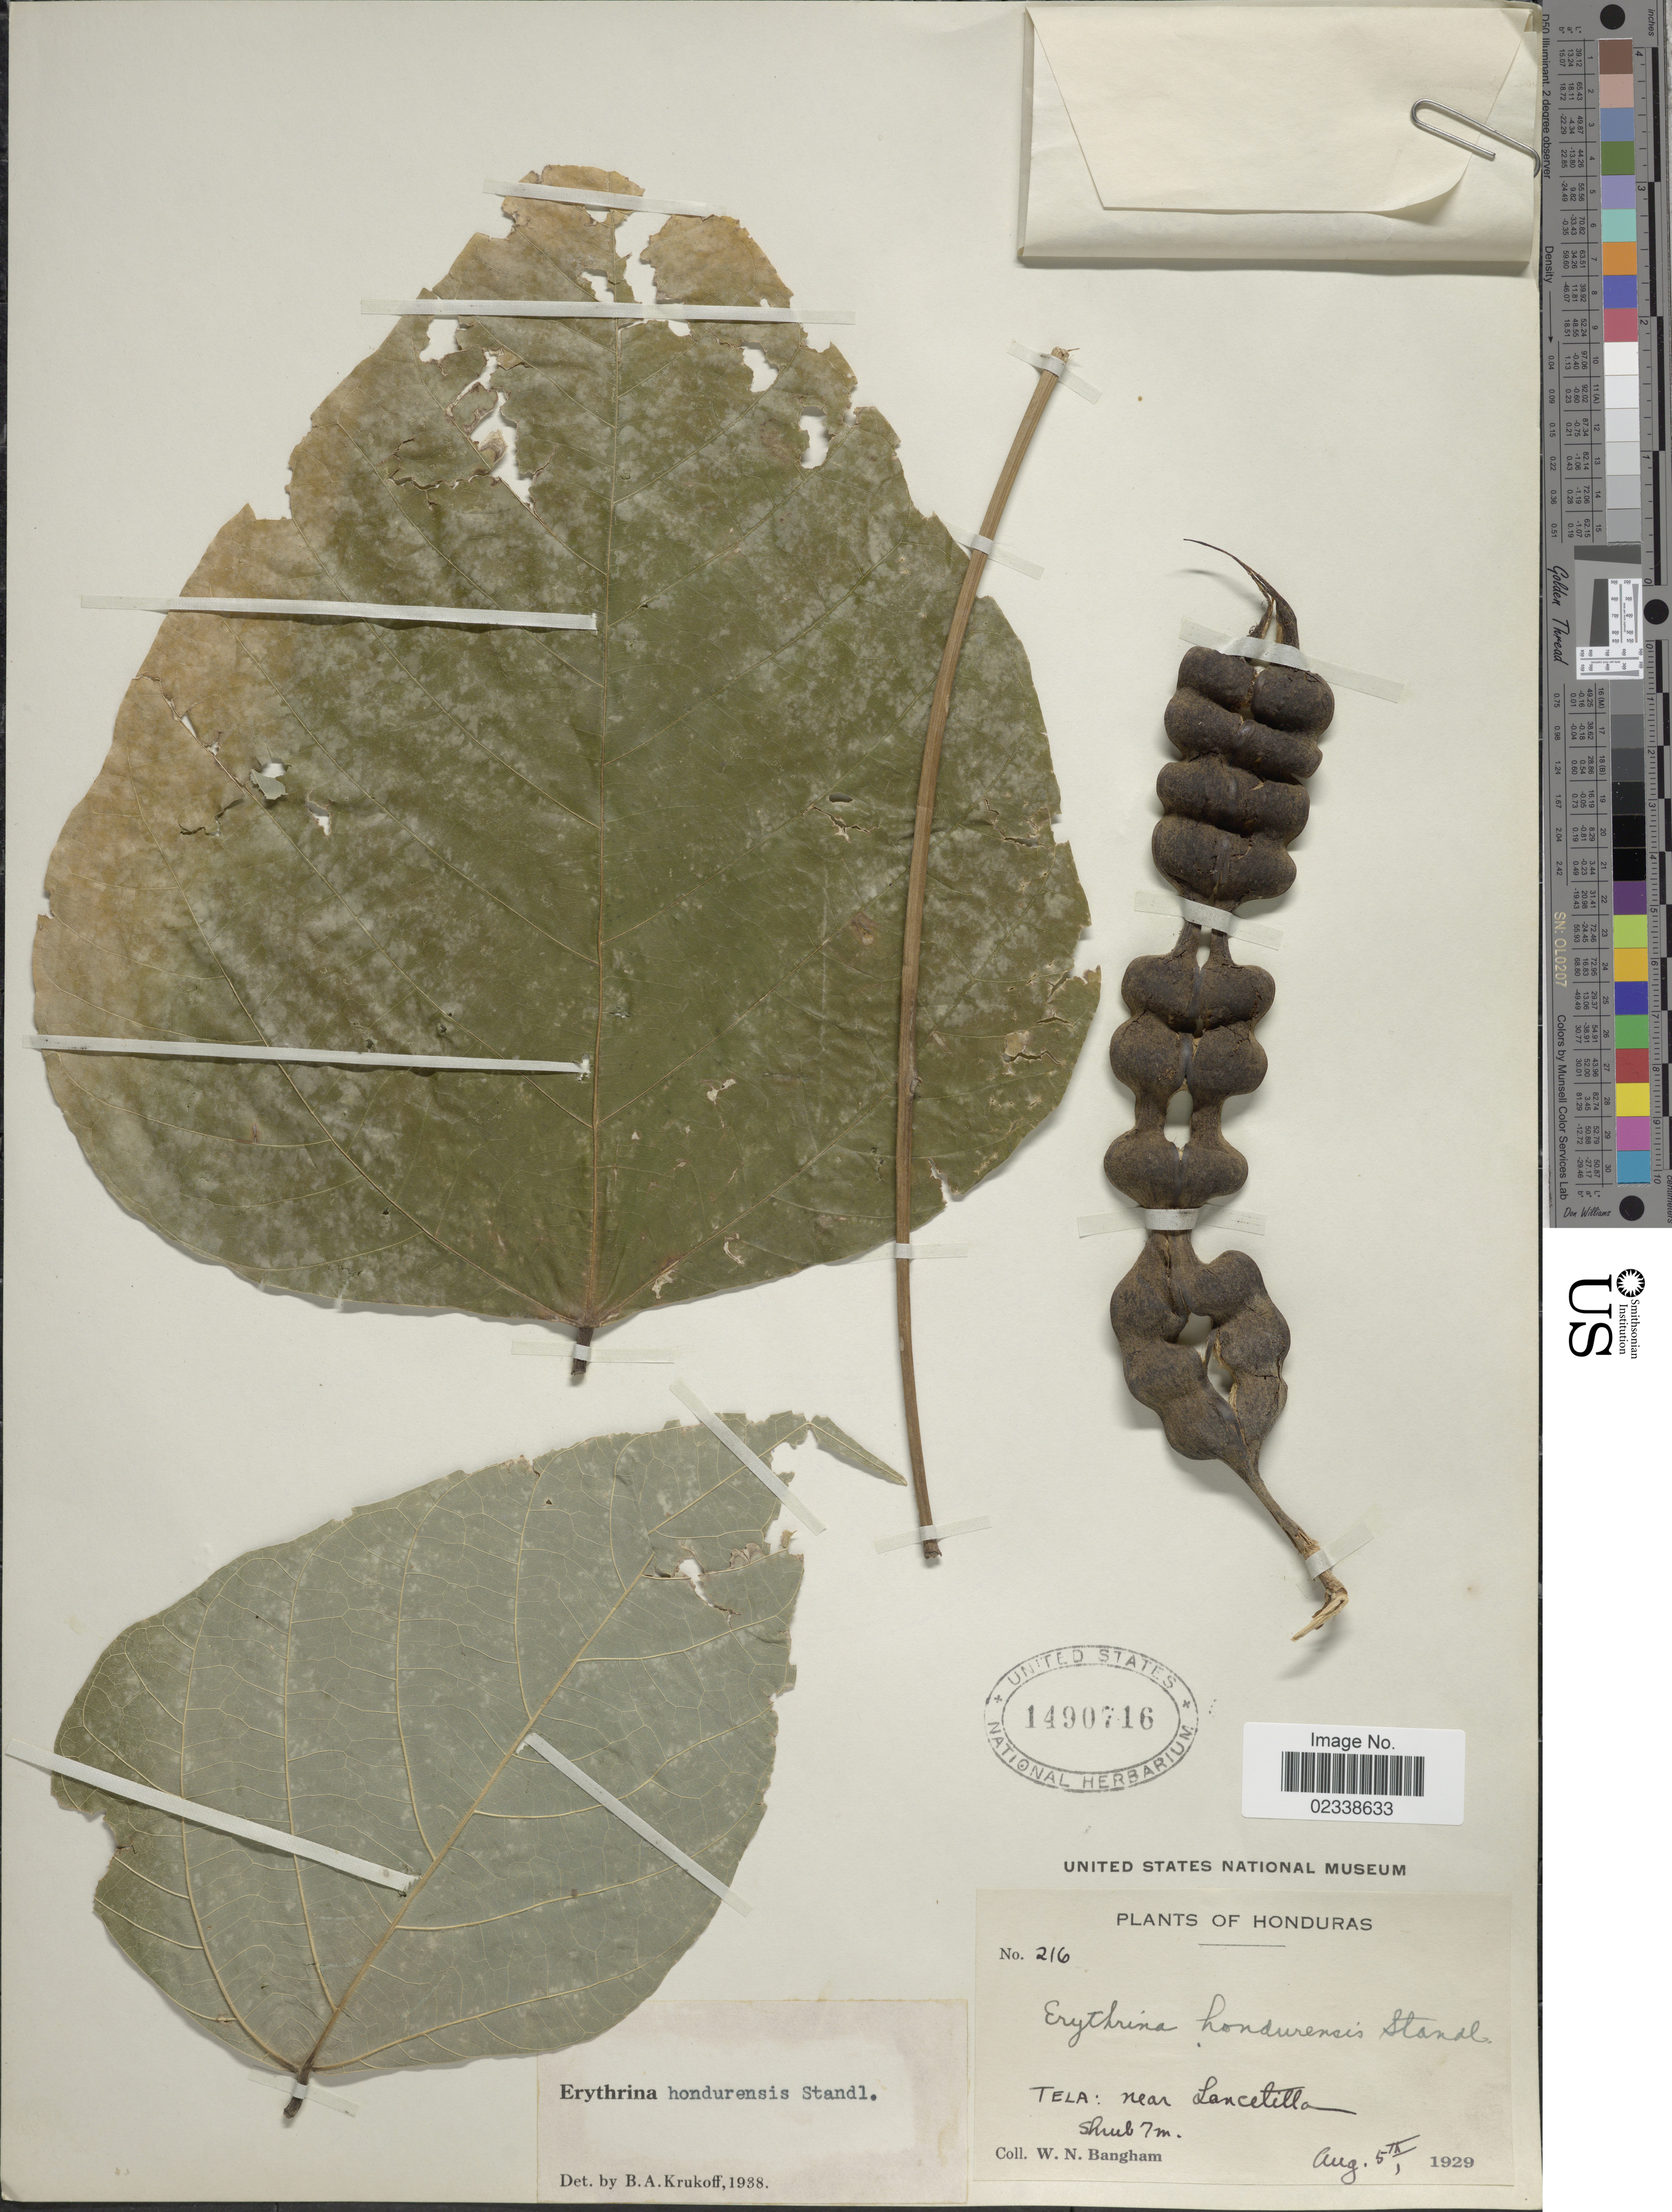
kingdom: Plantae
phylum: Tracheophyta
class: Magnoliopsida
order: Fabales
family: Fabaceae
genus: Erythrina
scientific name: Erythrina hondurensis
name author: Standl.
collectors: W. Bangham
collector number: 216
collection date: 1929-08-05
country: Honduras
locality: Tela: near Lancetilla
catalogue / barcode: US 1490716